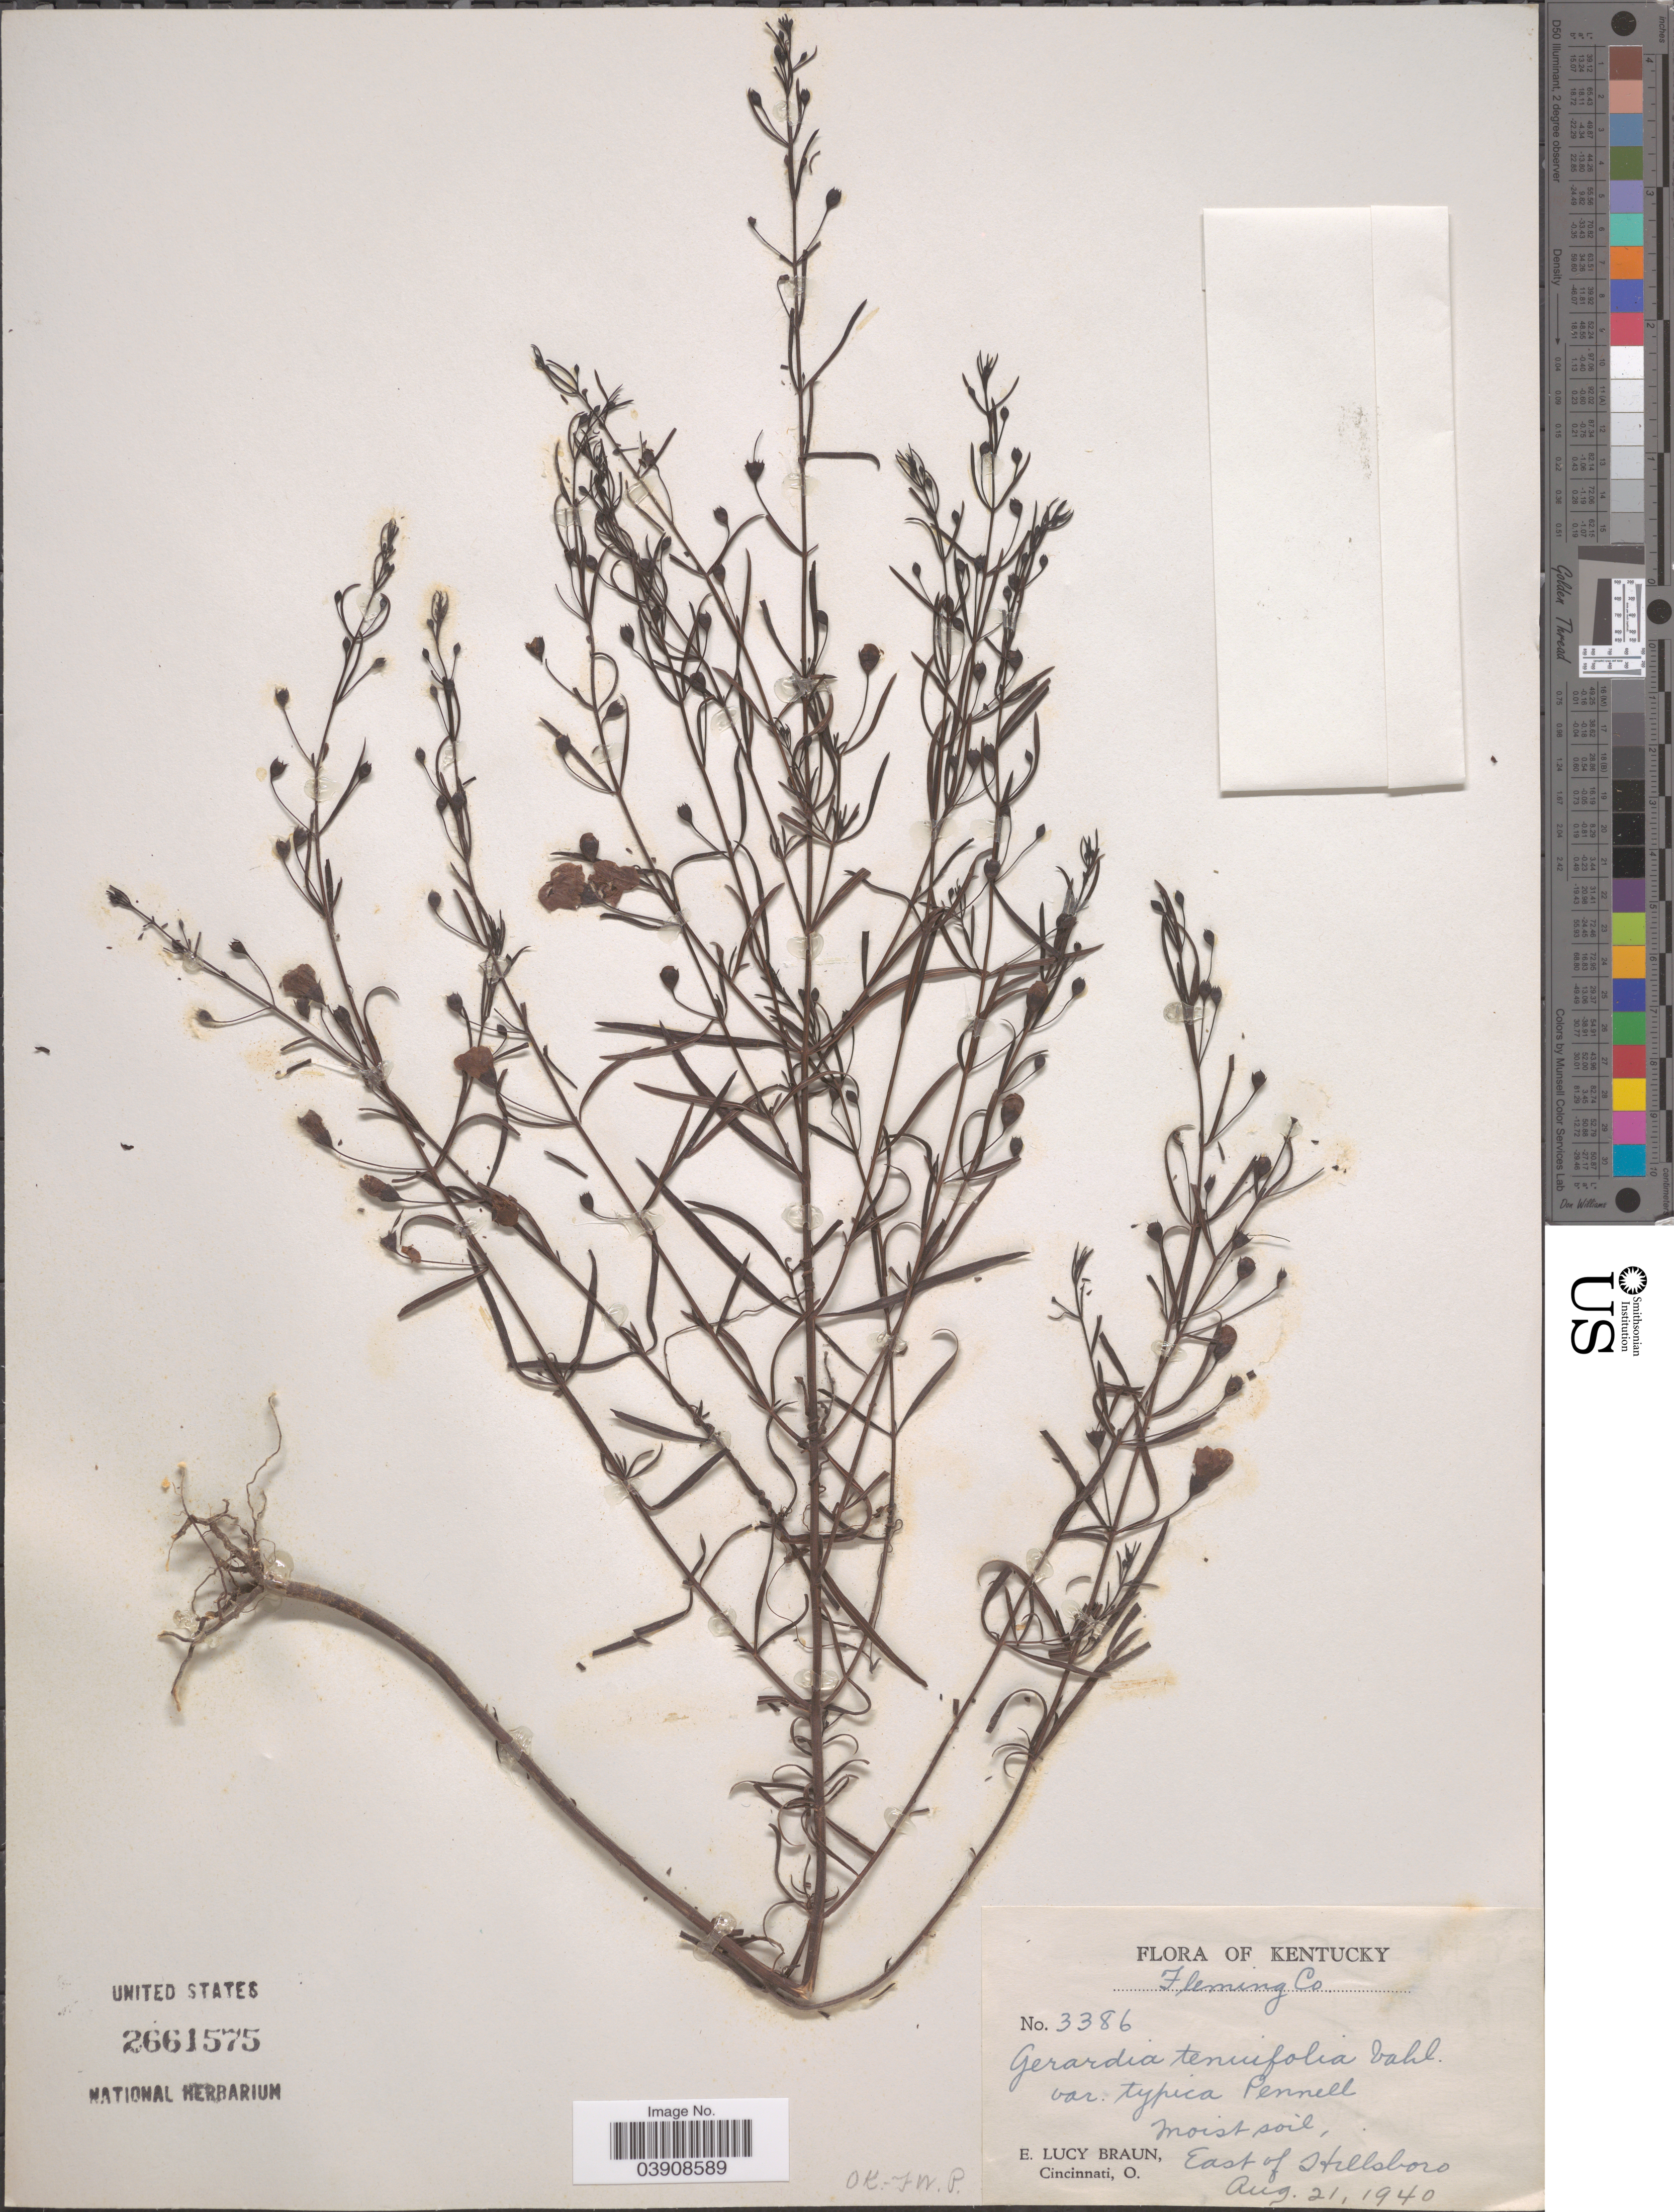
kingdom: Plantae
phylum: Tracheophyta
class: Magnoliopsida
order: Lamiales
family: Orobanchaceae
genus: Agalinis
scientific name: Agalinis tenuifolia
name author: (Vahl) Raf.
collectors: E. L. Braun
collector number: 3386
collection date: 1940-08-21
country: United States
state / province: Kentucky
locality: Fleming Co. East of Hillsboro.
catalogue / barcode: US 2661575